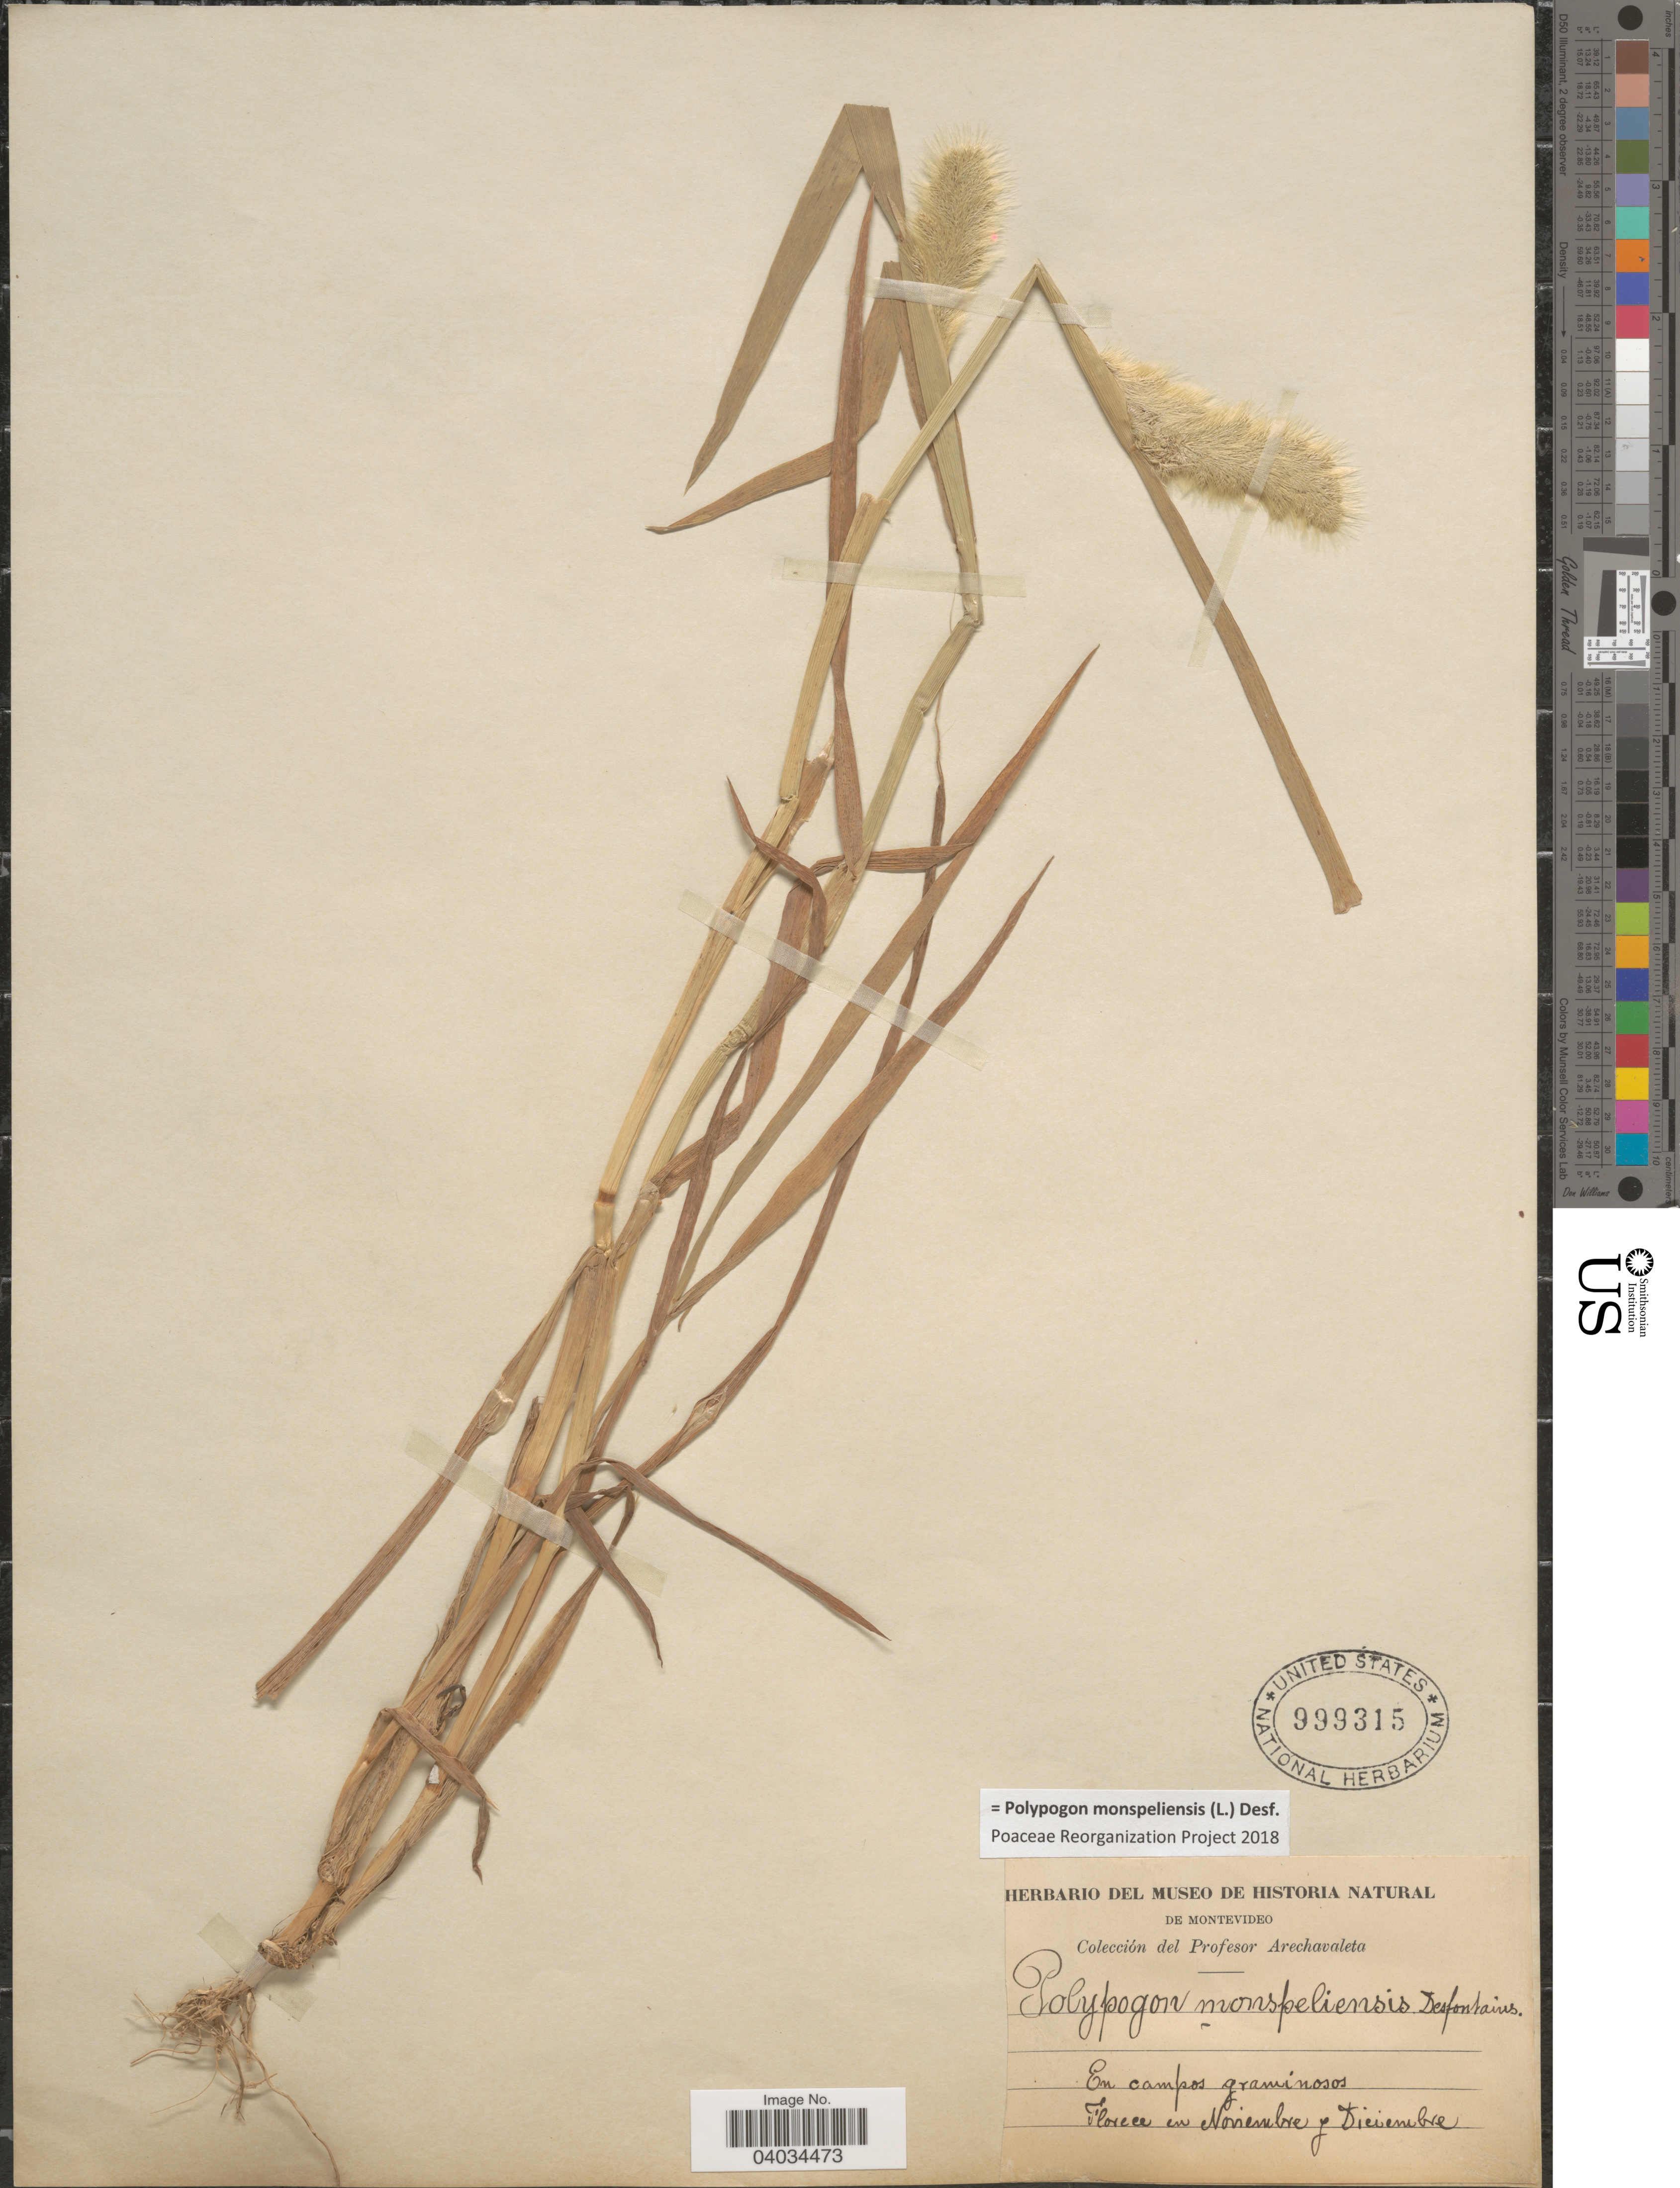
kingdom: Plantae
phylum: Tracheophyta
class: Liliopsida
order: Poales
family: Poaceae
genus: Polypogon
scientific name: Polypogon monspeliensis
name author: (L.) Desf.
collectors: Arechavaleta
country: Uruguay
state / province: Montevideo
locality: En campos graminosos.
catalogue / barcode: US 999315